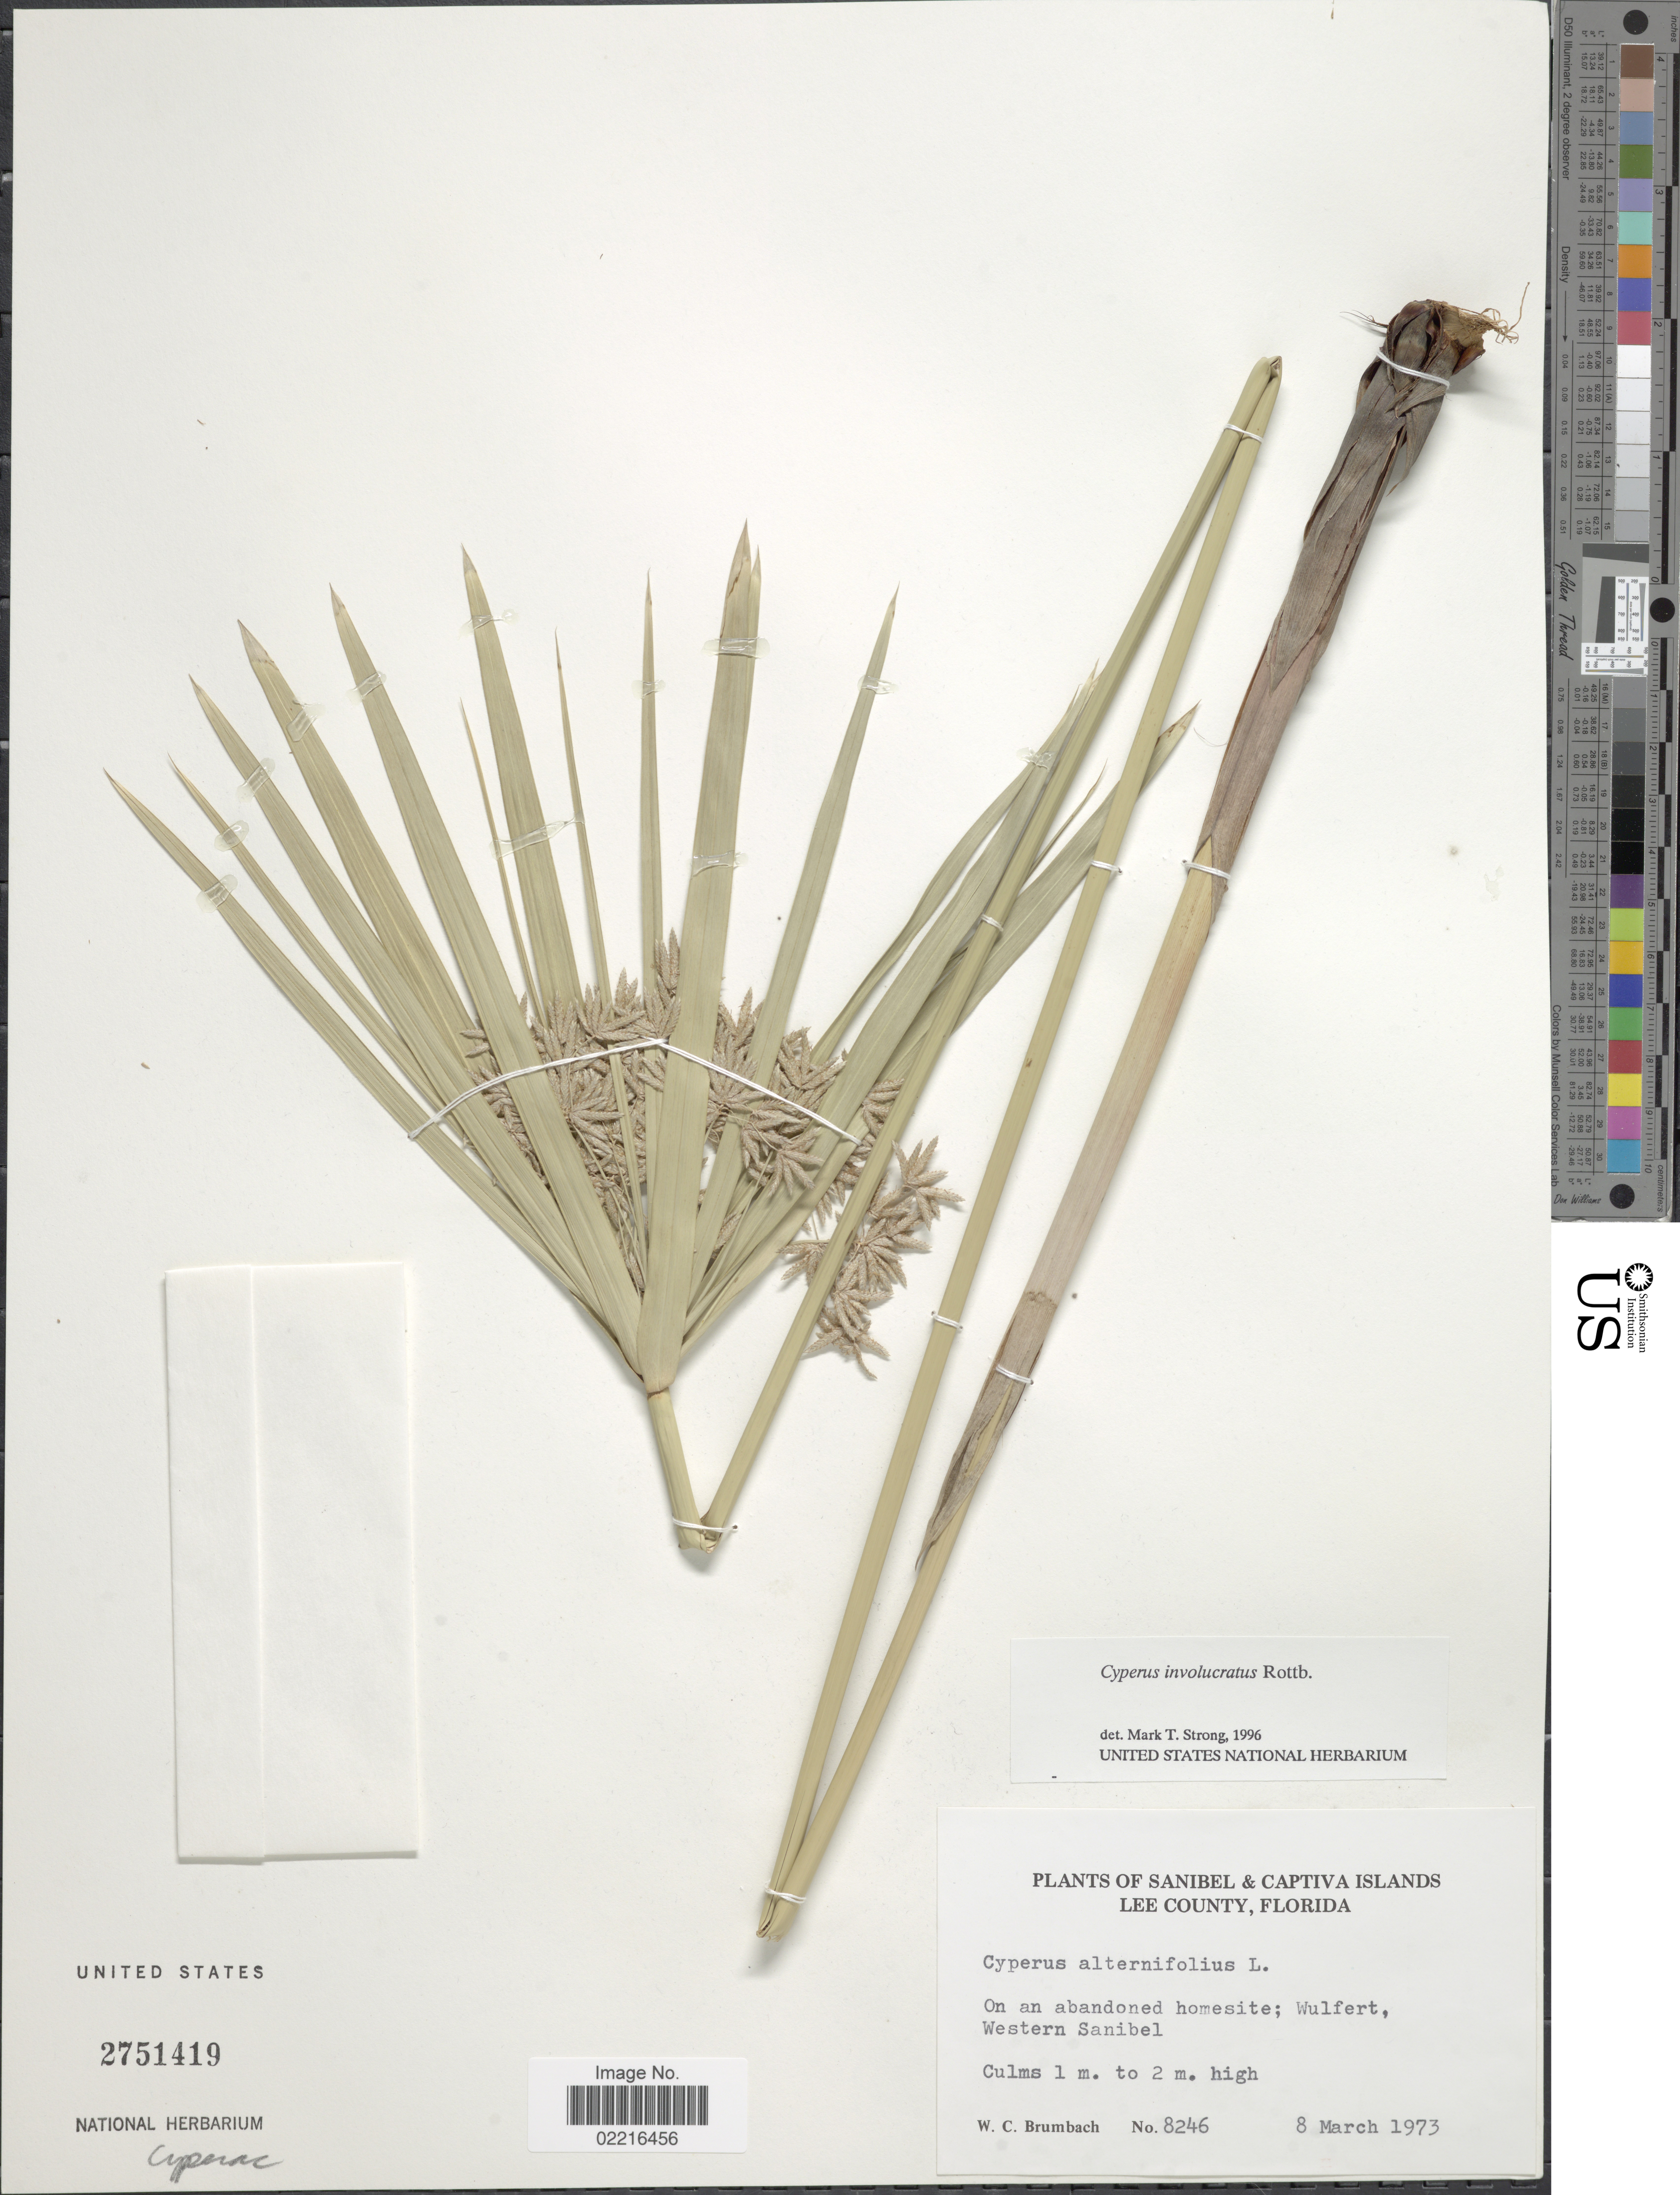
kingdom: Plantae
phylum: Tracheophyta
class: Liliopsida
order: Poales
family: Cyperaceae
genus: Cyperus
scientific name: Cyperus involucratus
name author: Rottb.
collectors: W. C. Brumbach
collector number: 8246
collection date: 1973-03-08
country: United States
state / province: Florida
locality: Sanibel & Captiva Islands, Lee County, Wulfert, Western Sanibel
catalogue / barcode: US 2751419